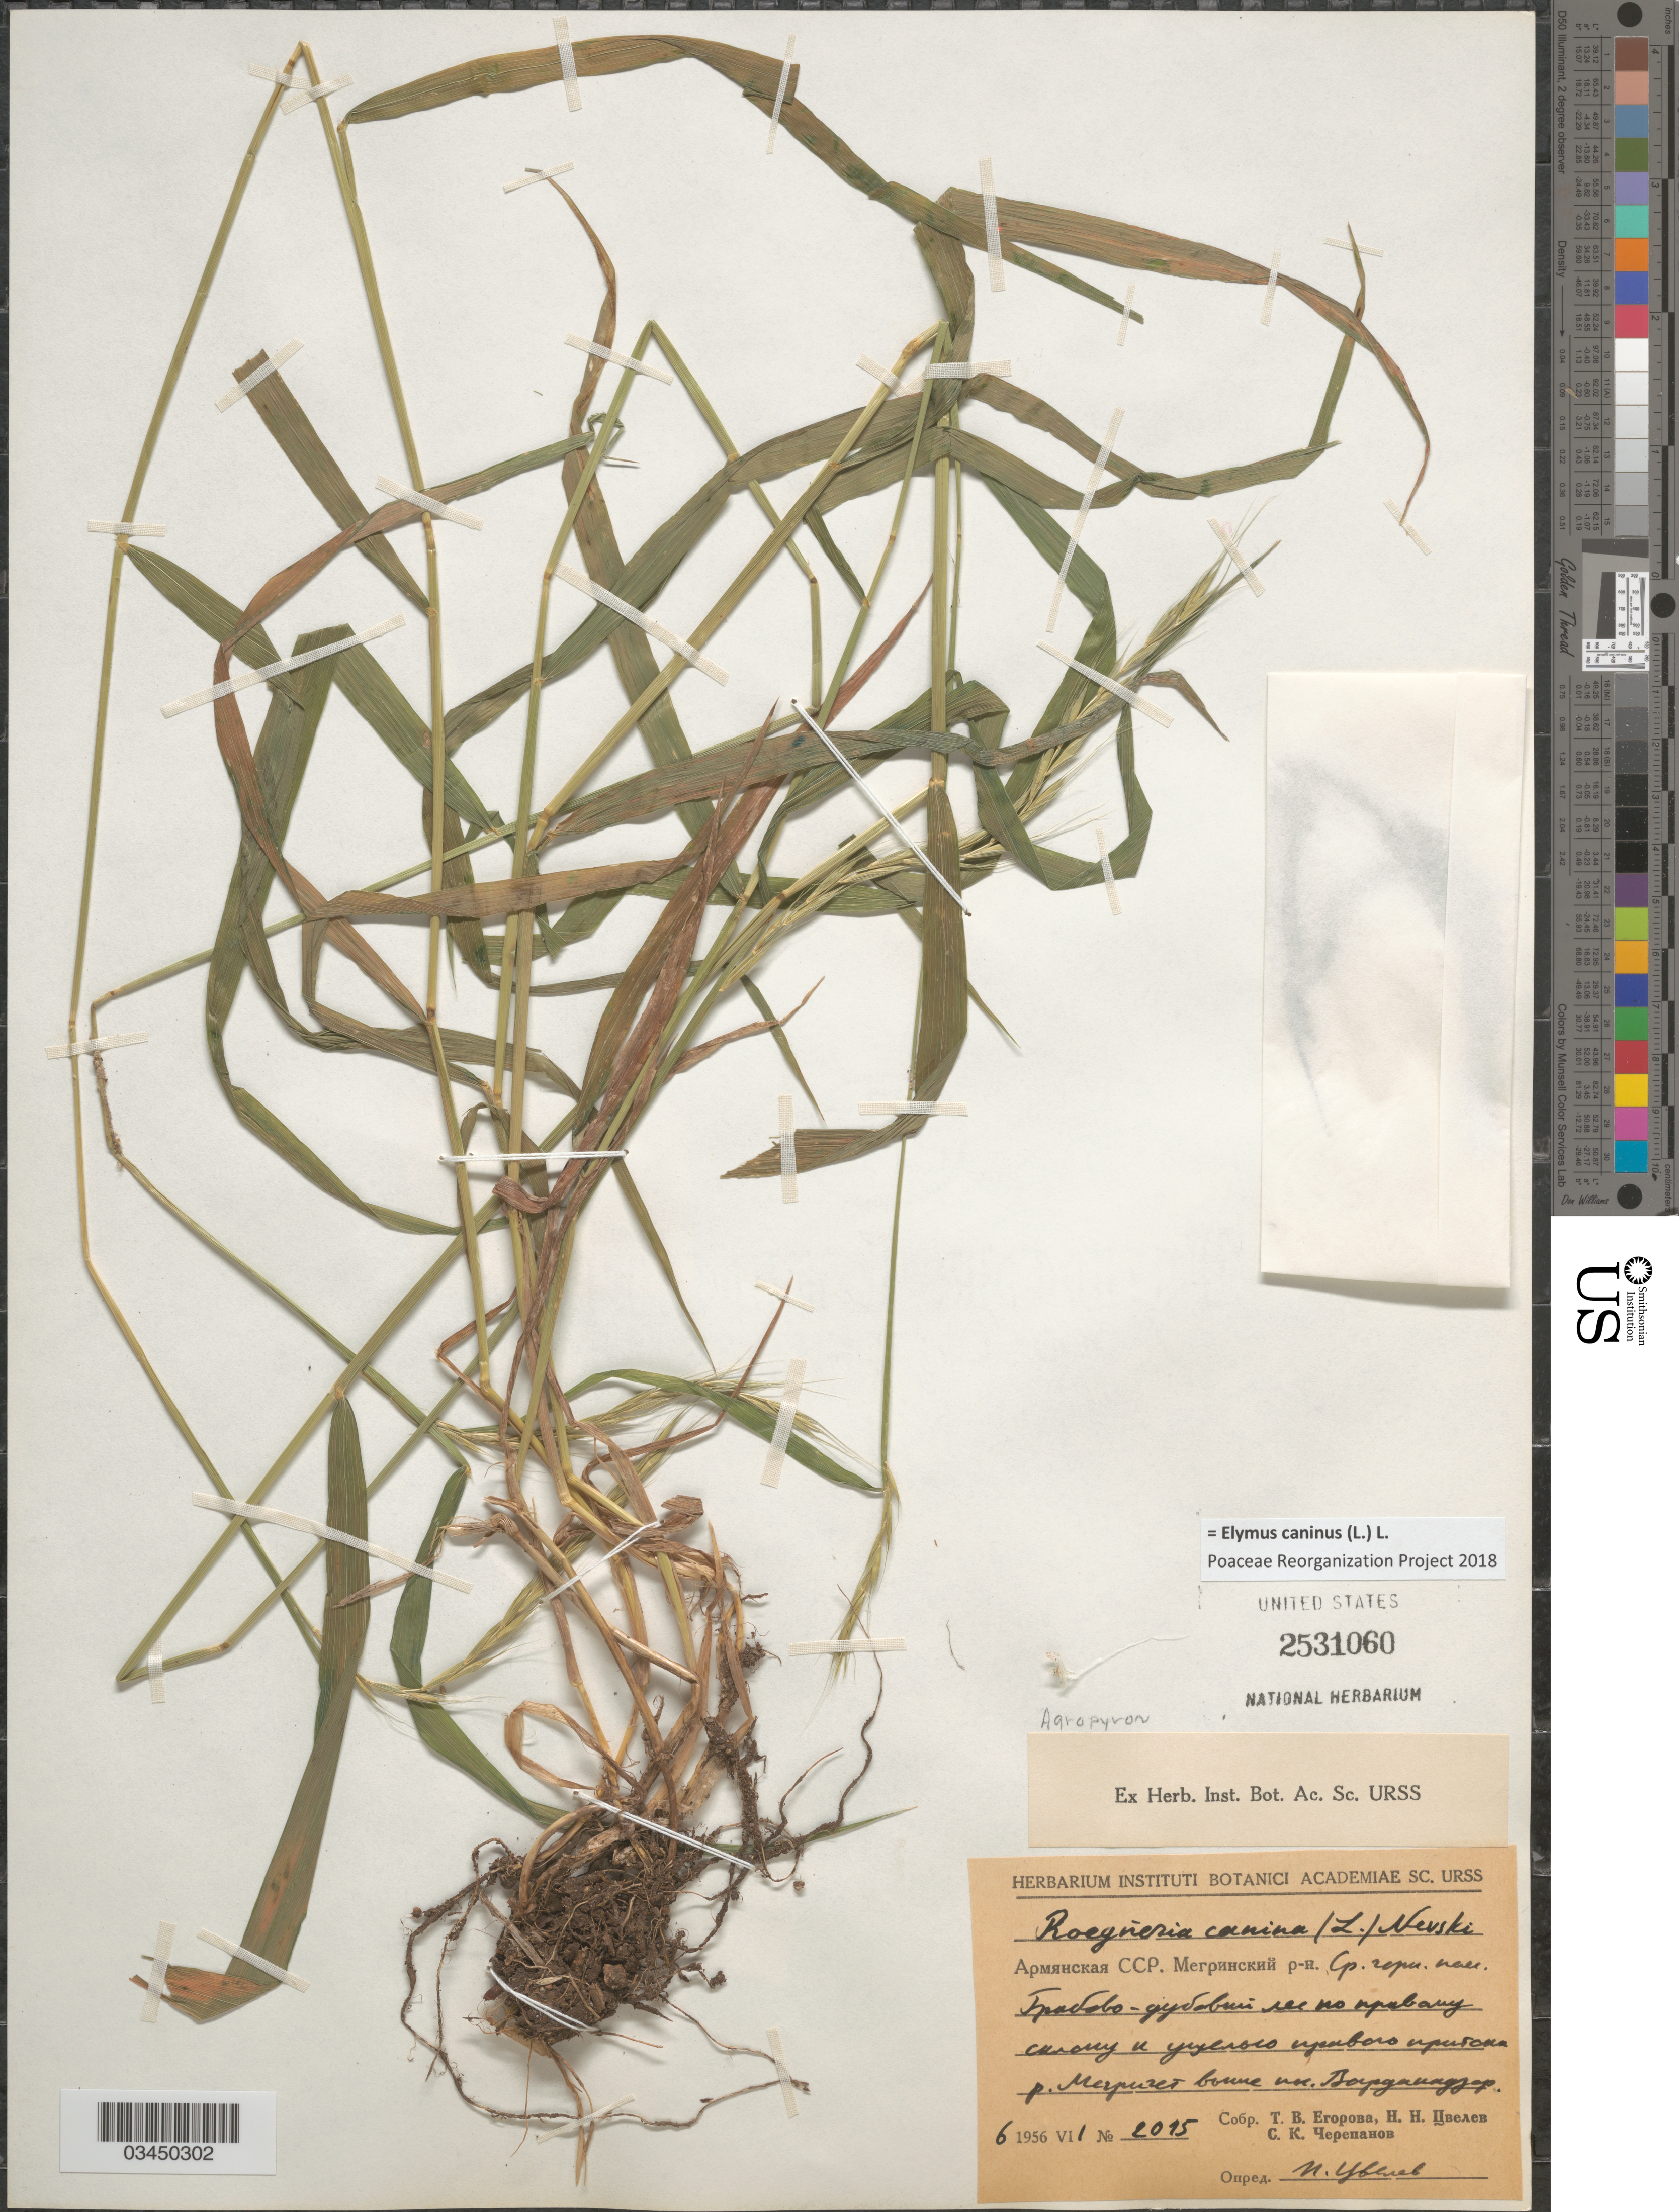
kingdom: Plantae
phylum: Tracheophyta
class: Liliopsida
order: Poales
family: Poaceae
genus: Elymus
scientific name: Elymus caninus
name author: (L.) L.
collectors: T. V. Egorova, N. Tavelev & S. Cherepanov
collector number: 2015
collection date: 1956-08-06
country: Armenia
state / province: Syunik'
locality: Right inflow of river Megriget above village Vardanidzor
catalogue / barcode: US 2531060